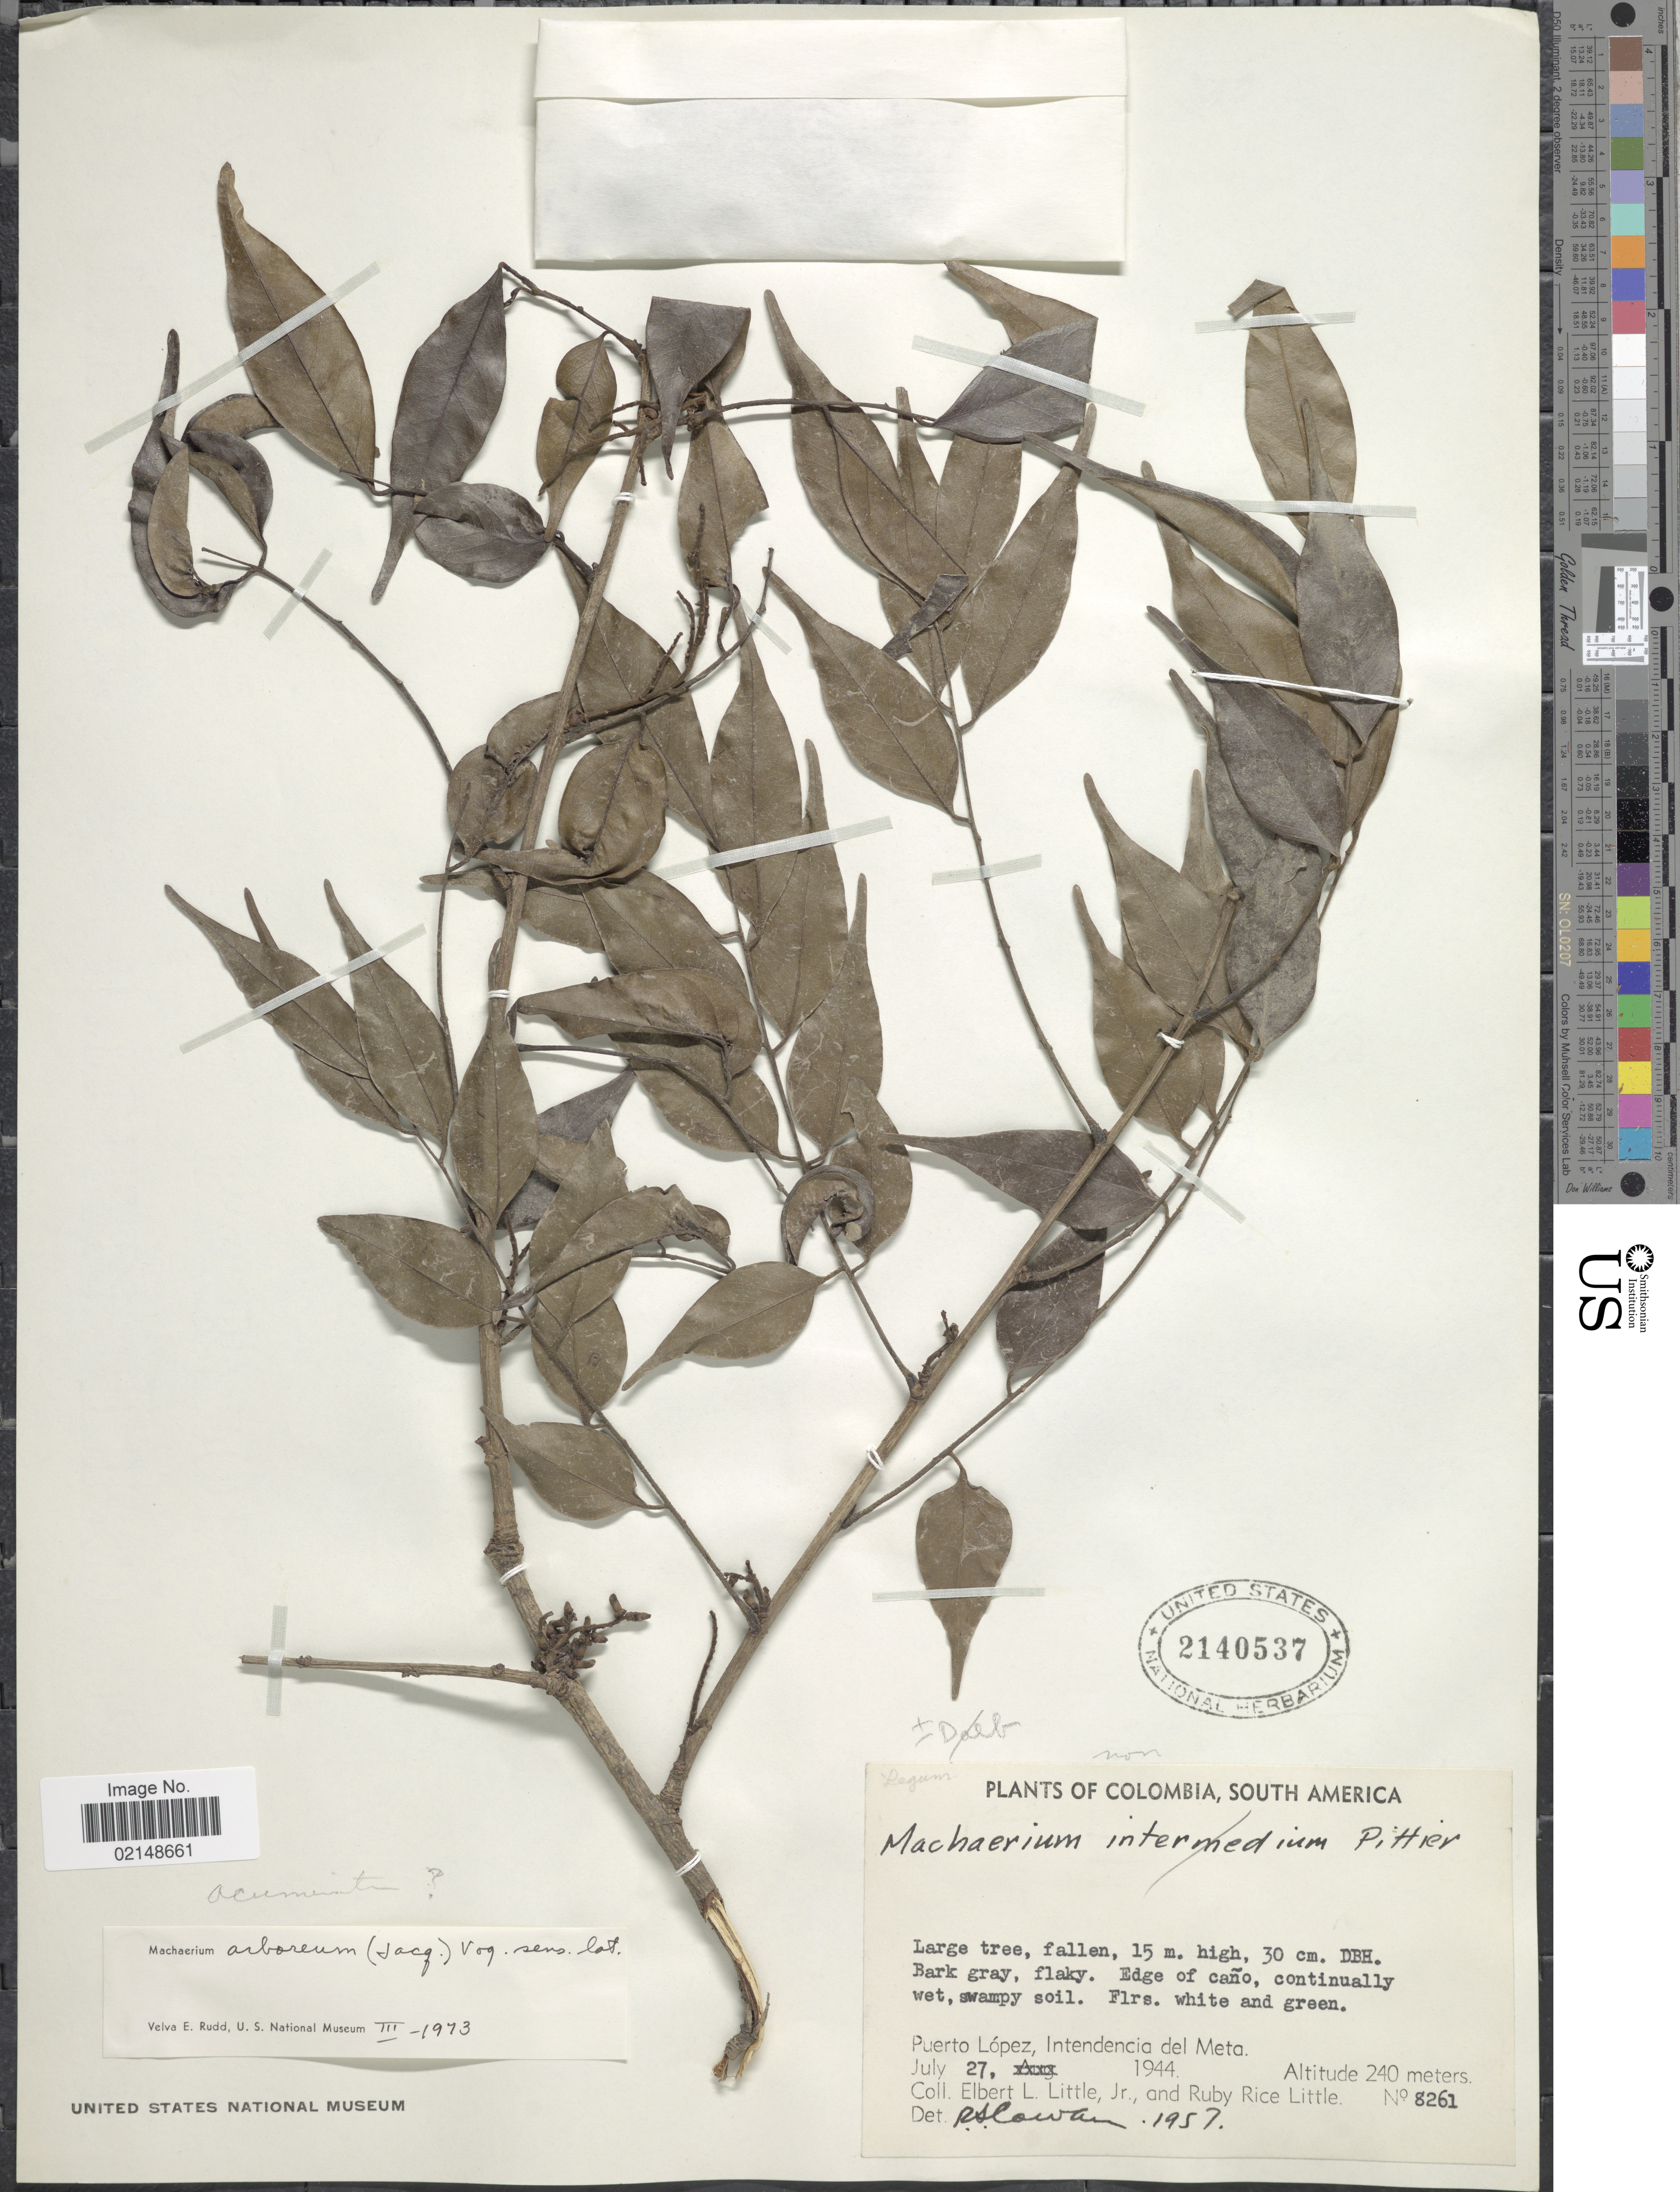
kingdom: Plantae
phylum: Tracheophyta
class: Magnoliopsida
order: Fabales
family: Fabaceae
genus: Machaerium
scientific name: Machaerium arboreum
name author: (Jacq.) Benth.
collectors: E. L. Little & R. R. Little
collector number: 8261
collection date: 1944-07-27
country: Colombia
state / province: Meta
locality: Puerto Lopez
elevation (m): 240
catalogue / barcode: US 2140537